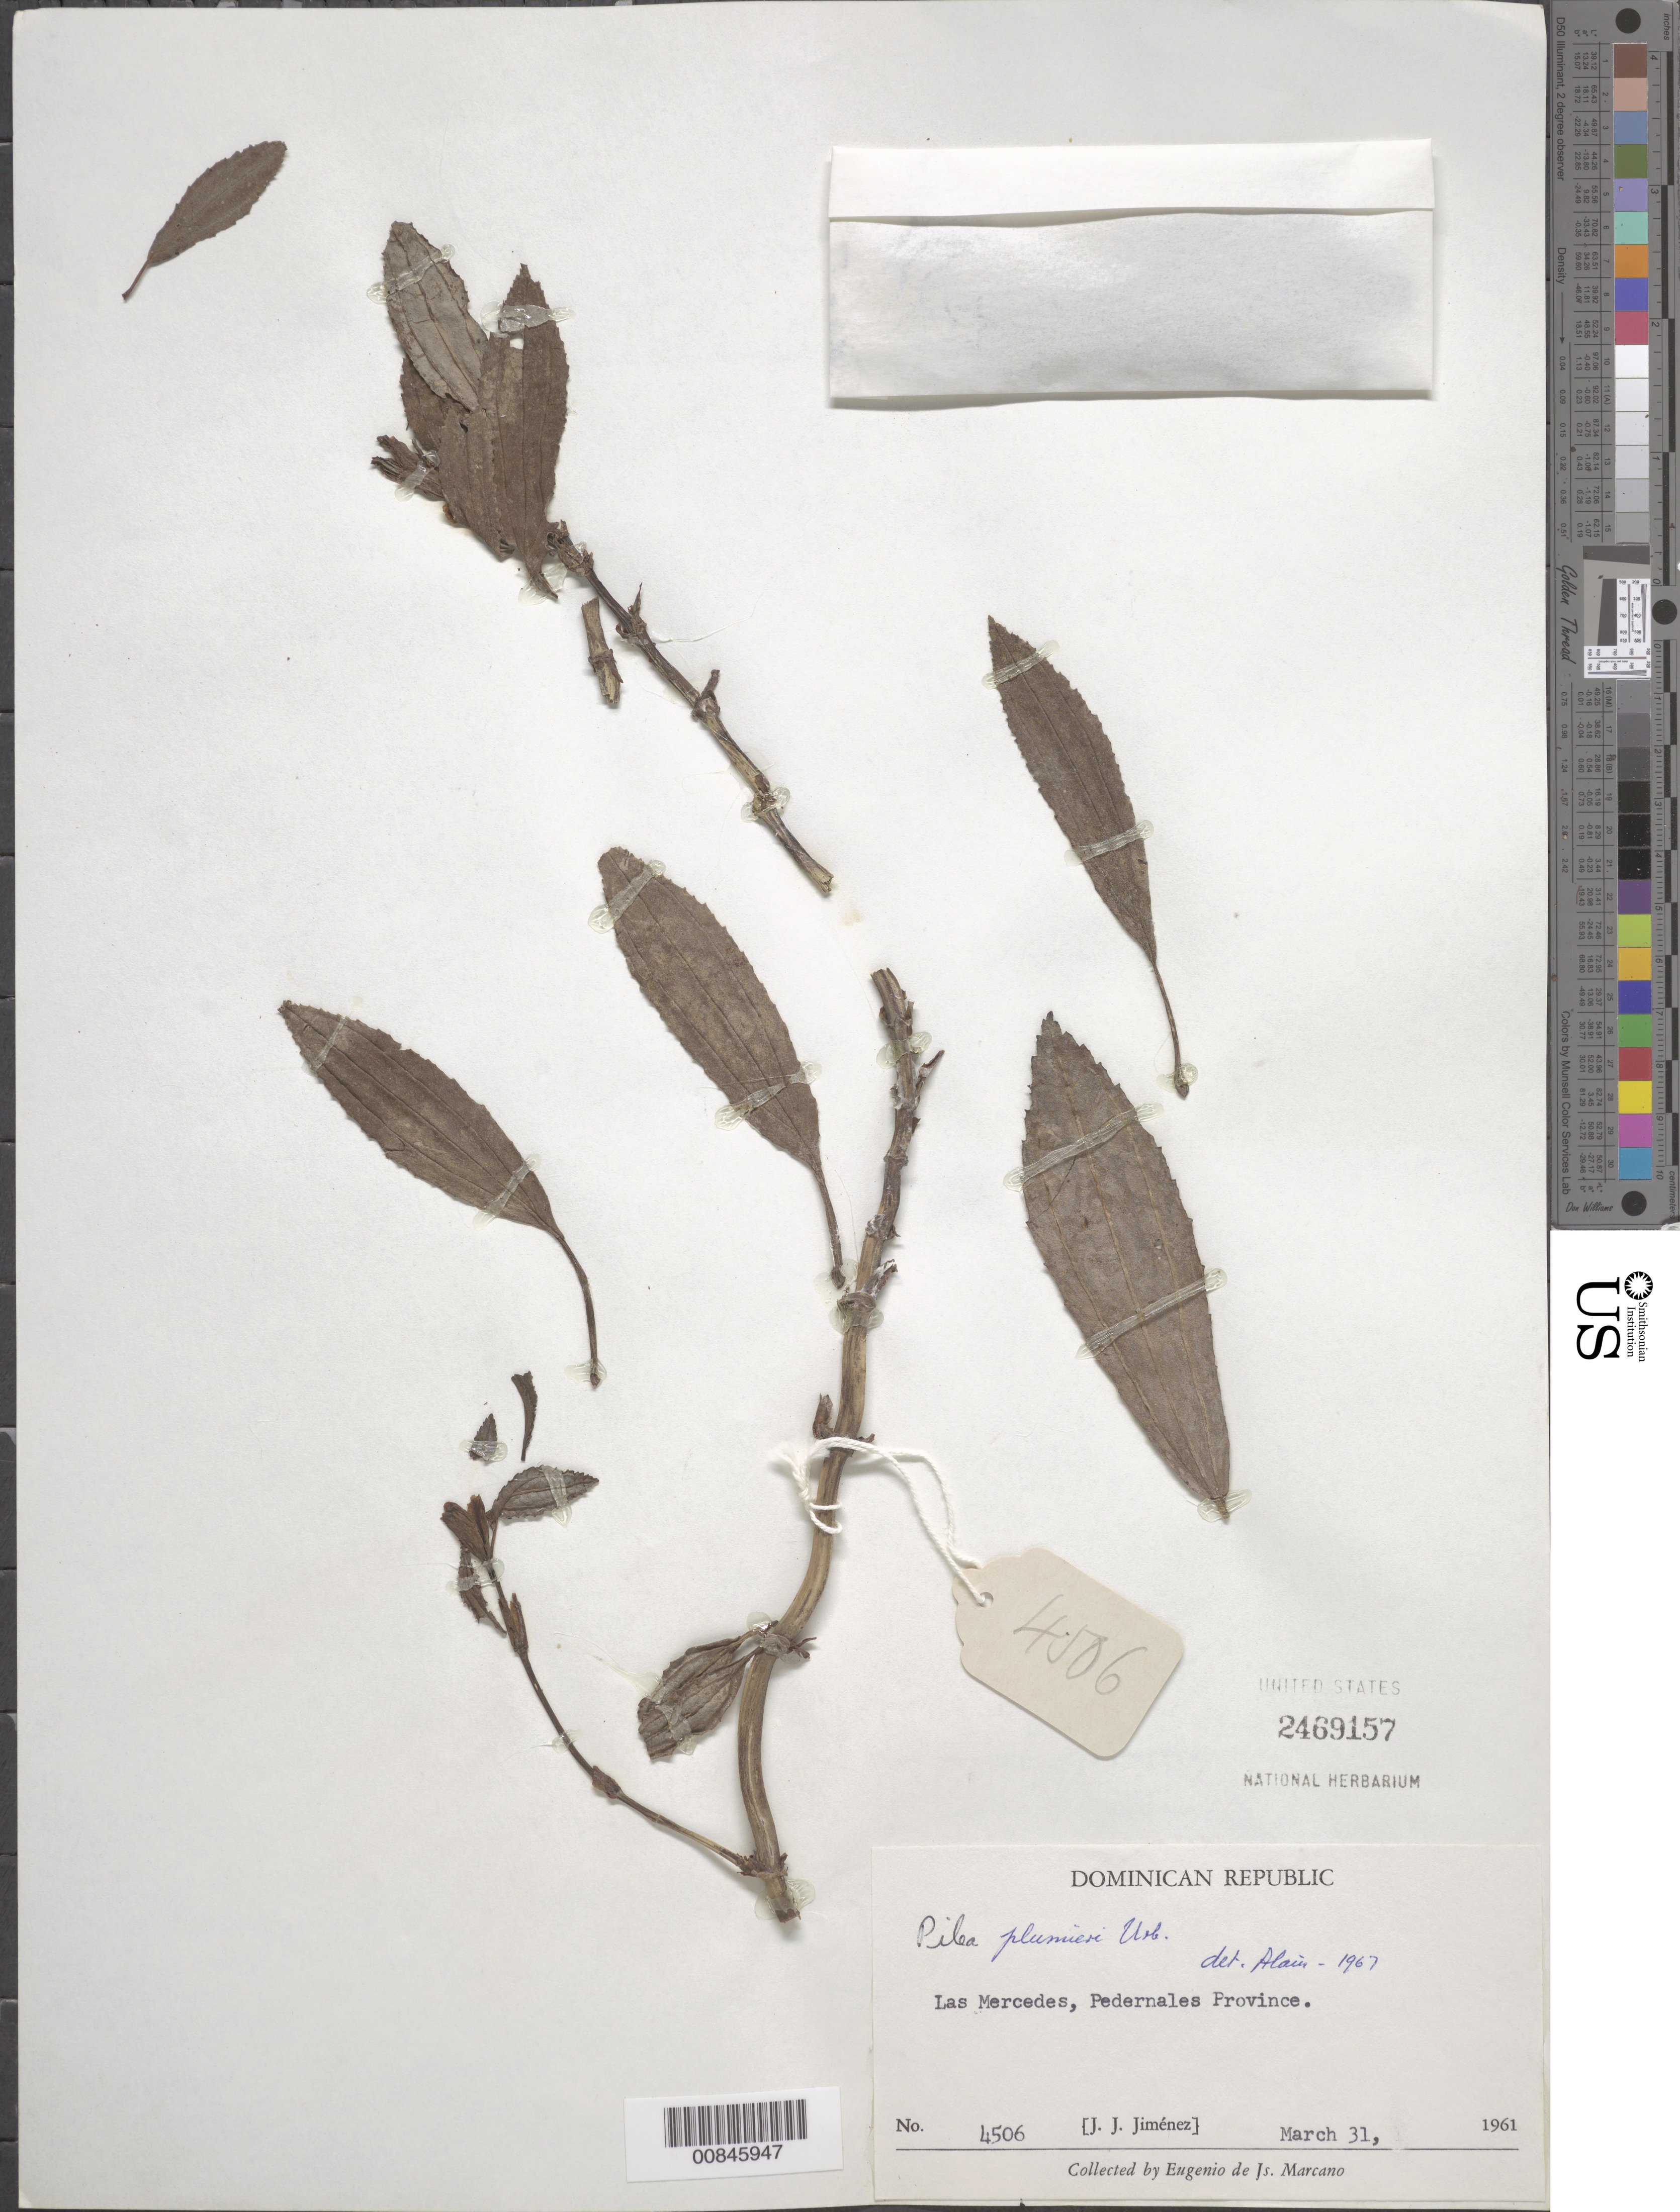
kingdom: Plantae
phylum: Tracheophyta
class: Magnoliopsida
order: Rosales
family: Urticaceae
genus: Pilea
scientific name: Pilea plumieri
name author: Urb.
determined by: Liogier, Alain H.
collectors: J. J. Jiménez & E. J. Marcano F.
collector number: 4506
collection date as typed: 31 Mar 1961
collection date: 1961-03-31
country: Dominican Republic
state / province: Pedernales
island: Hispaniola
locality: Las Mercedes.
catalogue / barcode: US 2469157